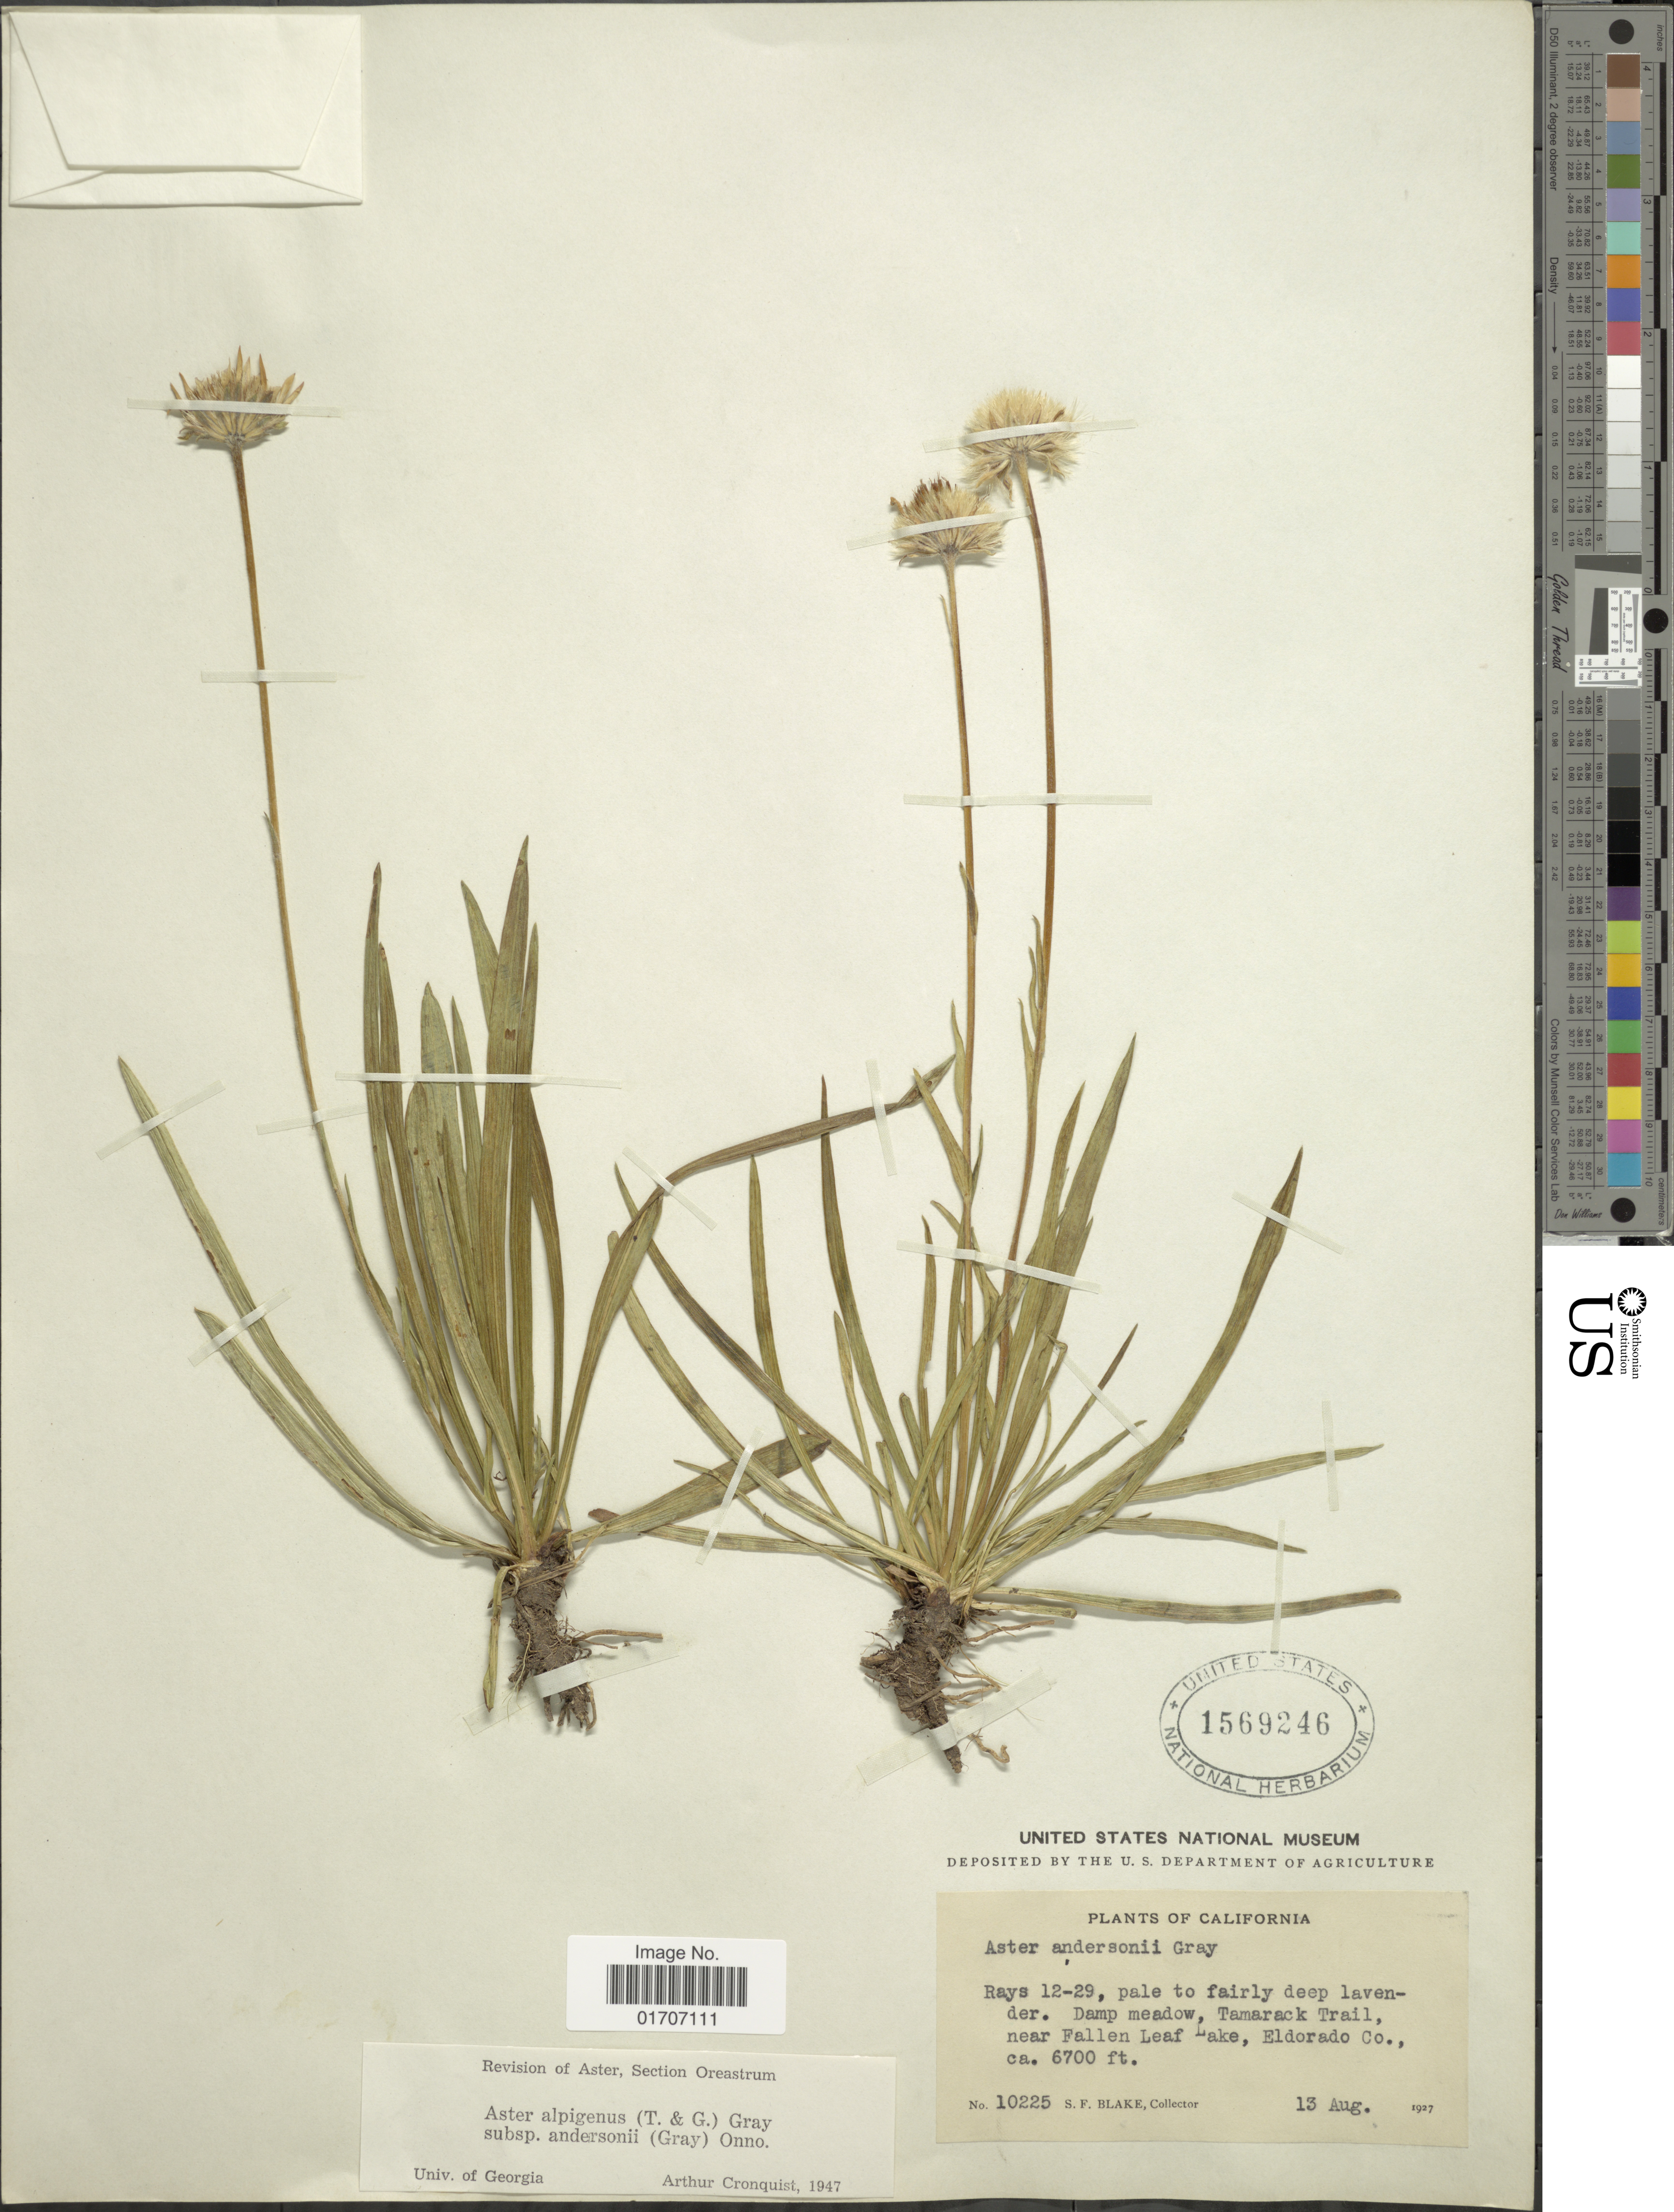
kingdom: Plantae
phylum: Tracheophyta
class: Magnoliopsida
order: Asterales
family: Asteraceae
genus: Oreostemma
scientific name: Oreostemma alpigenum var. andersonii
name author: (A. Gray) G.L. Nesom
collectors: S. Blake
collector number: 10225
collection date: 1927-08-13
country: United States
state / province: California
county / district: El Dorado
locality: Damp meadow, Tamarack Trail, near Fallen Leaf Lake, Eldorado Co.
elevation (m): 2042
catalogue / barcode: US 1569246